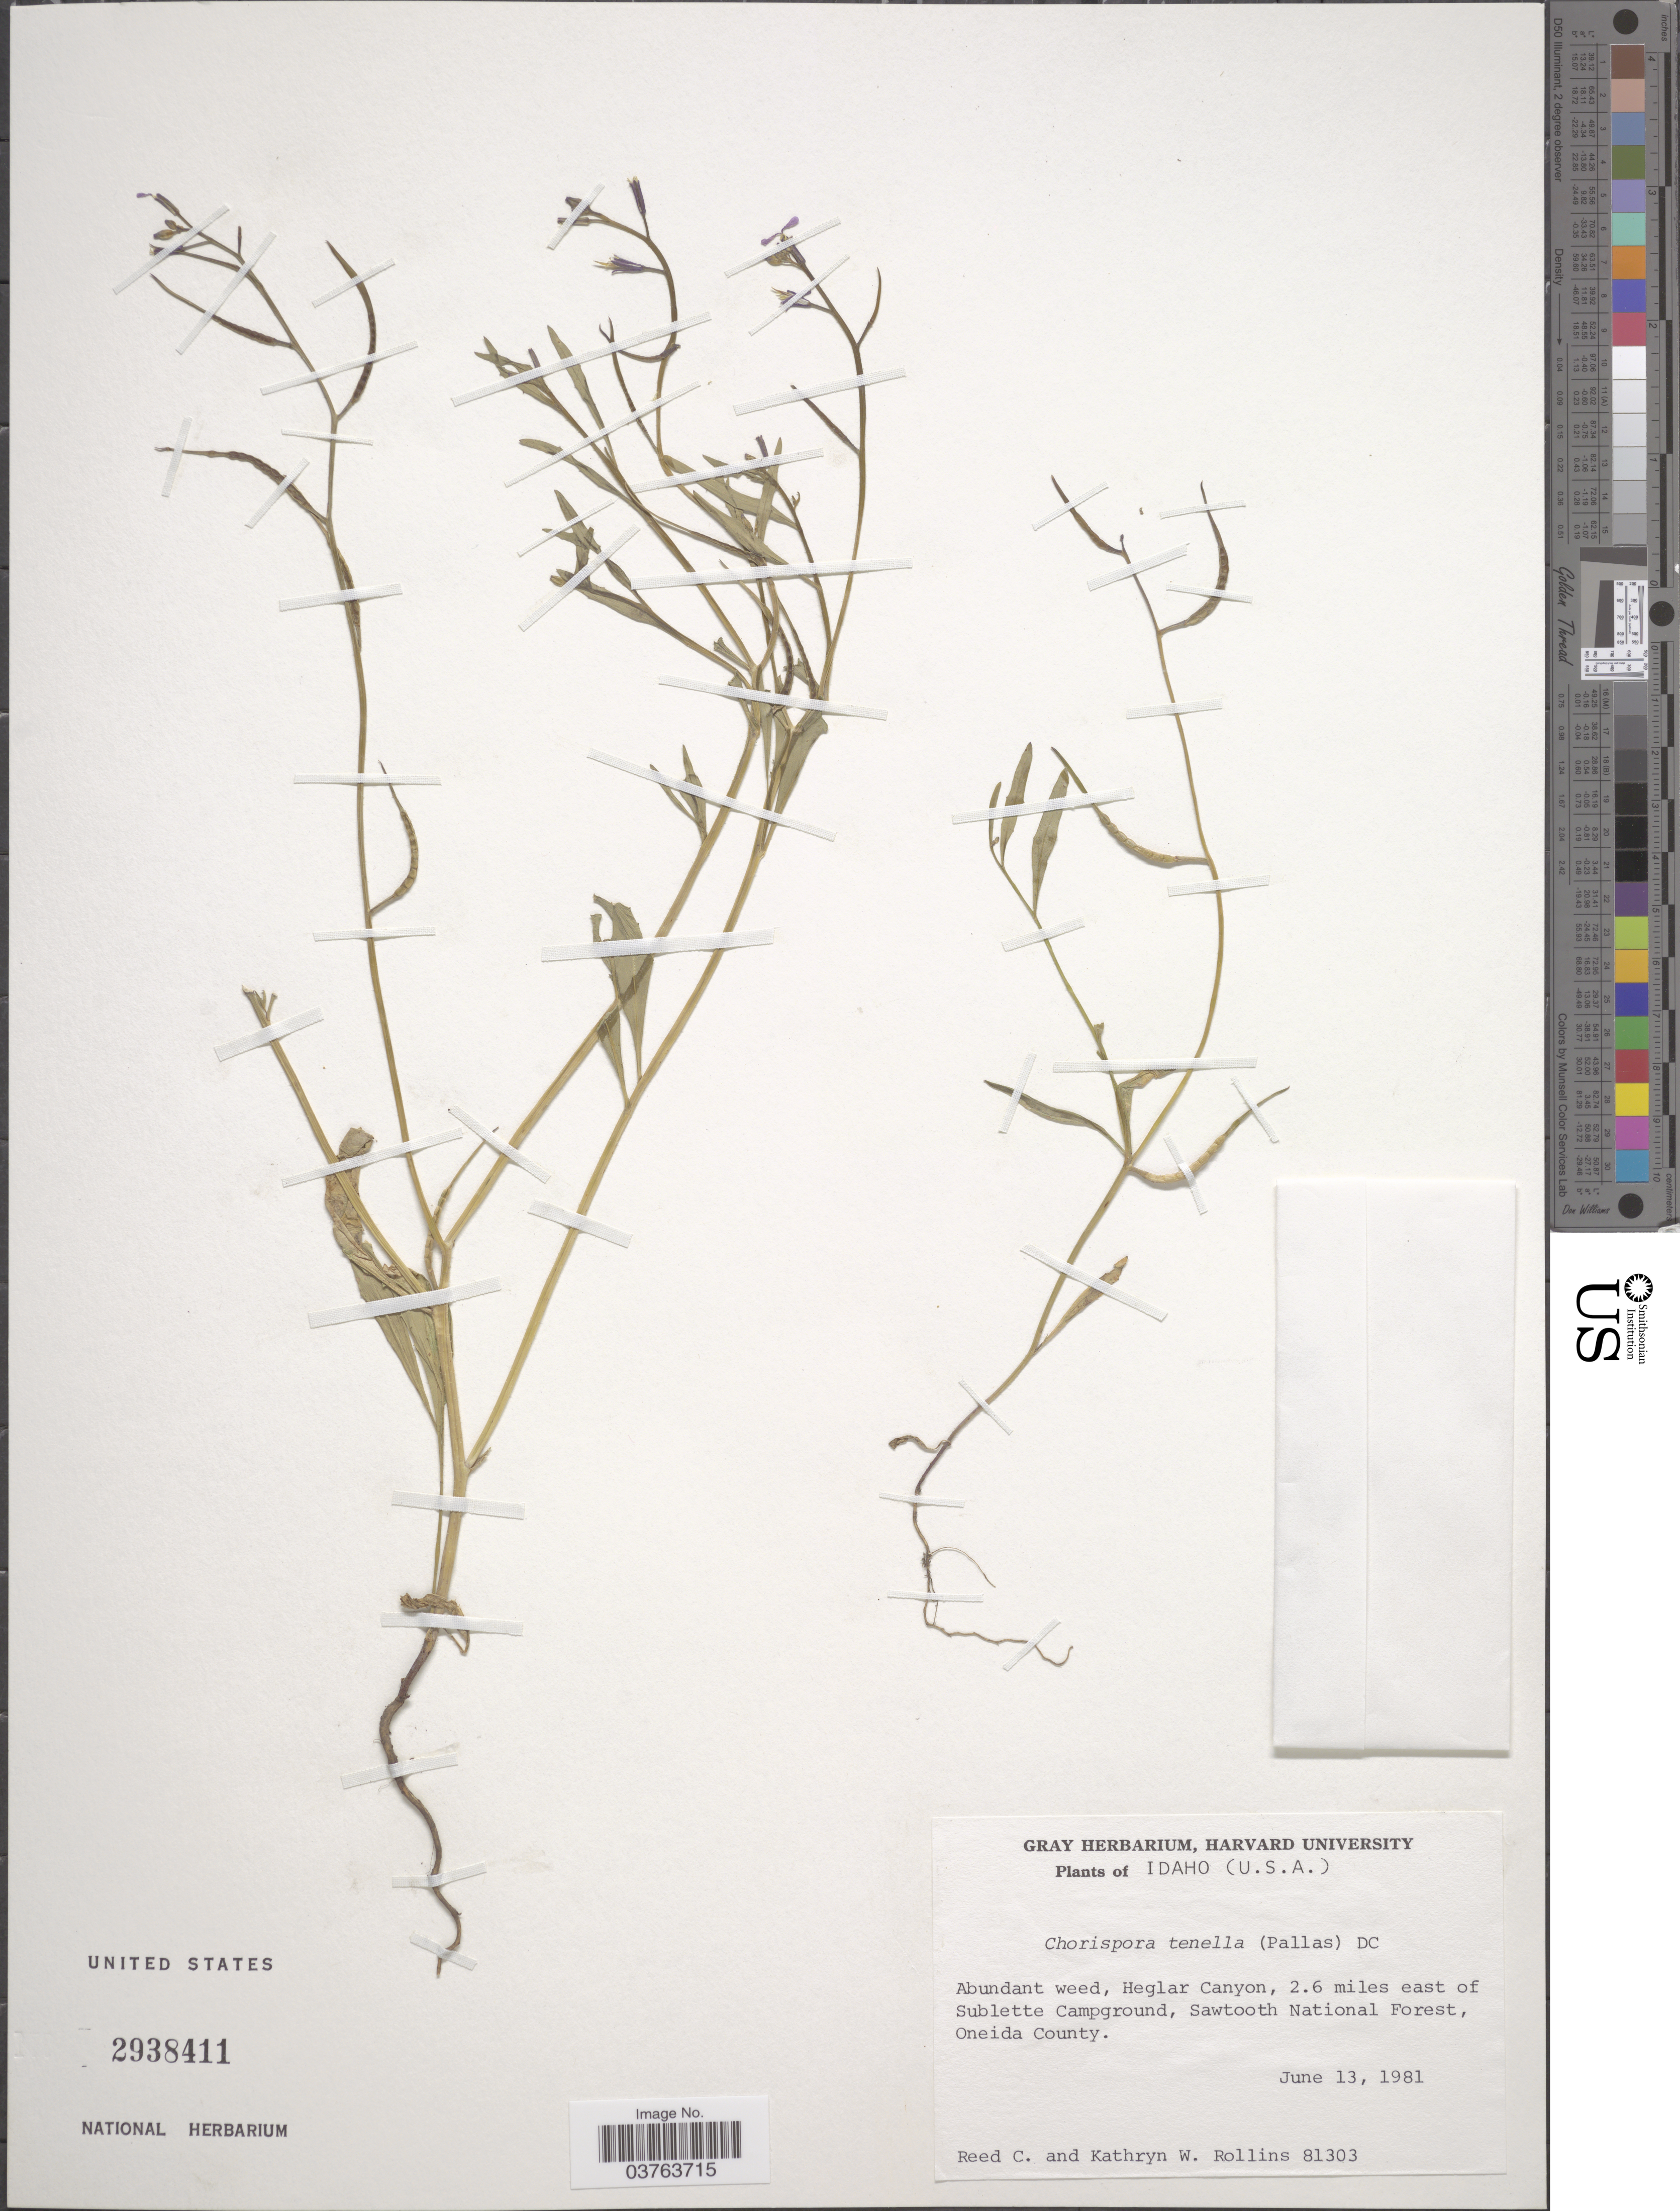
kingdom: Plantae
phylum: Tracheophyta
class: Magnoliopsida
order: Brassicales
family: Brassicaceae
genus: Chorispora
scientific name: Chorispora tenella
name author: DC.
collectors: R. C. Rollins & K. W. Rollins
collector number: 81303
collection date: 1981-06-13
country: United States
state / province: Idaho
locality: Heglar Canuon, 2.6 miles east of Sublette Campground, Sawtooth National Forest, Oneida County.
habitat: abundant weed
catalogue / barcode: US 2938411